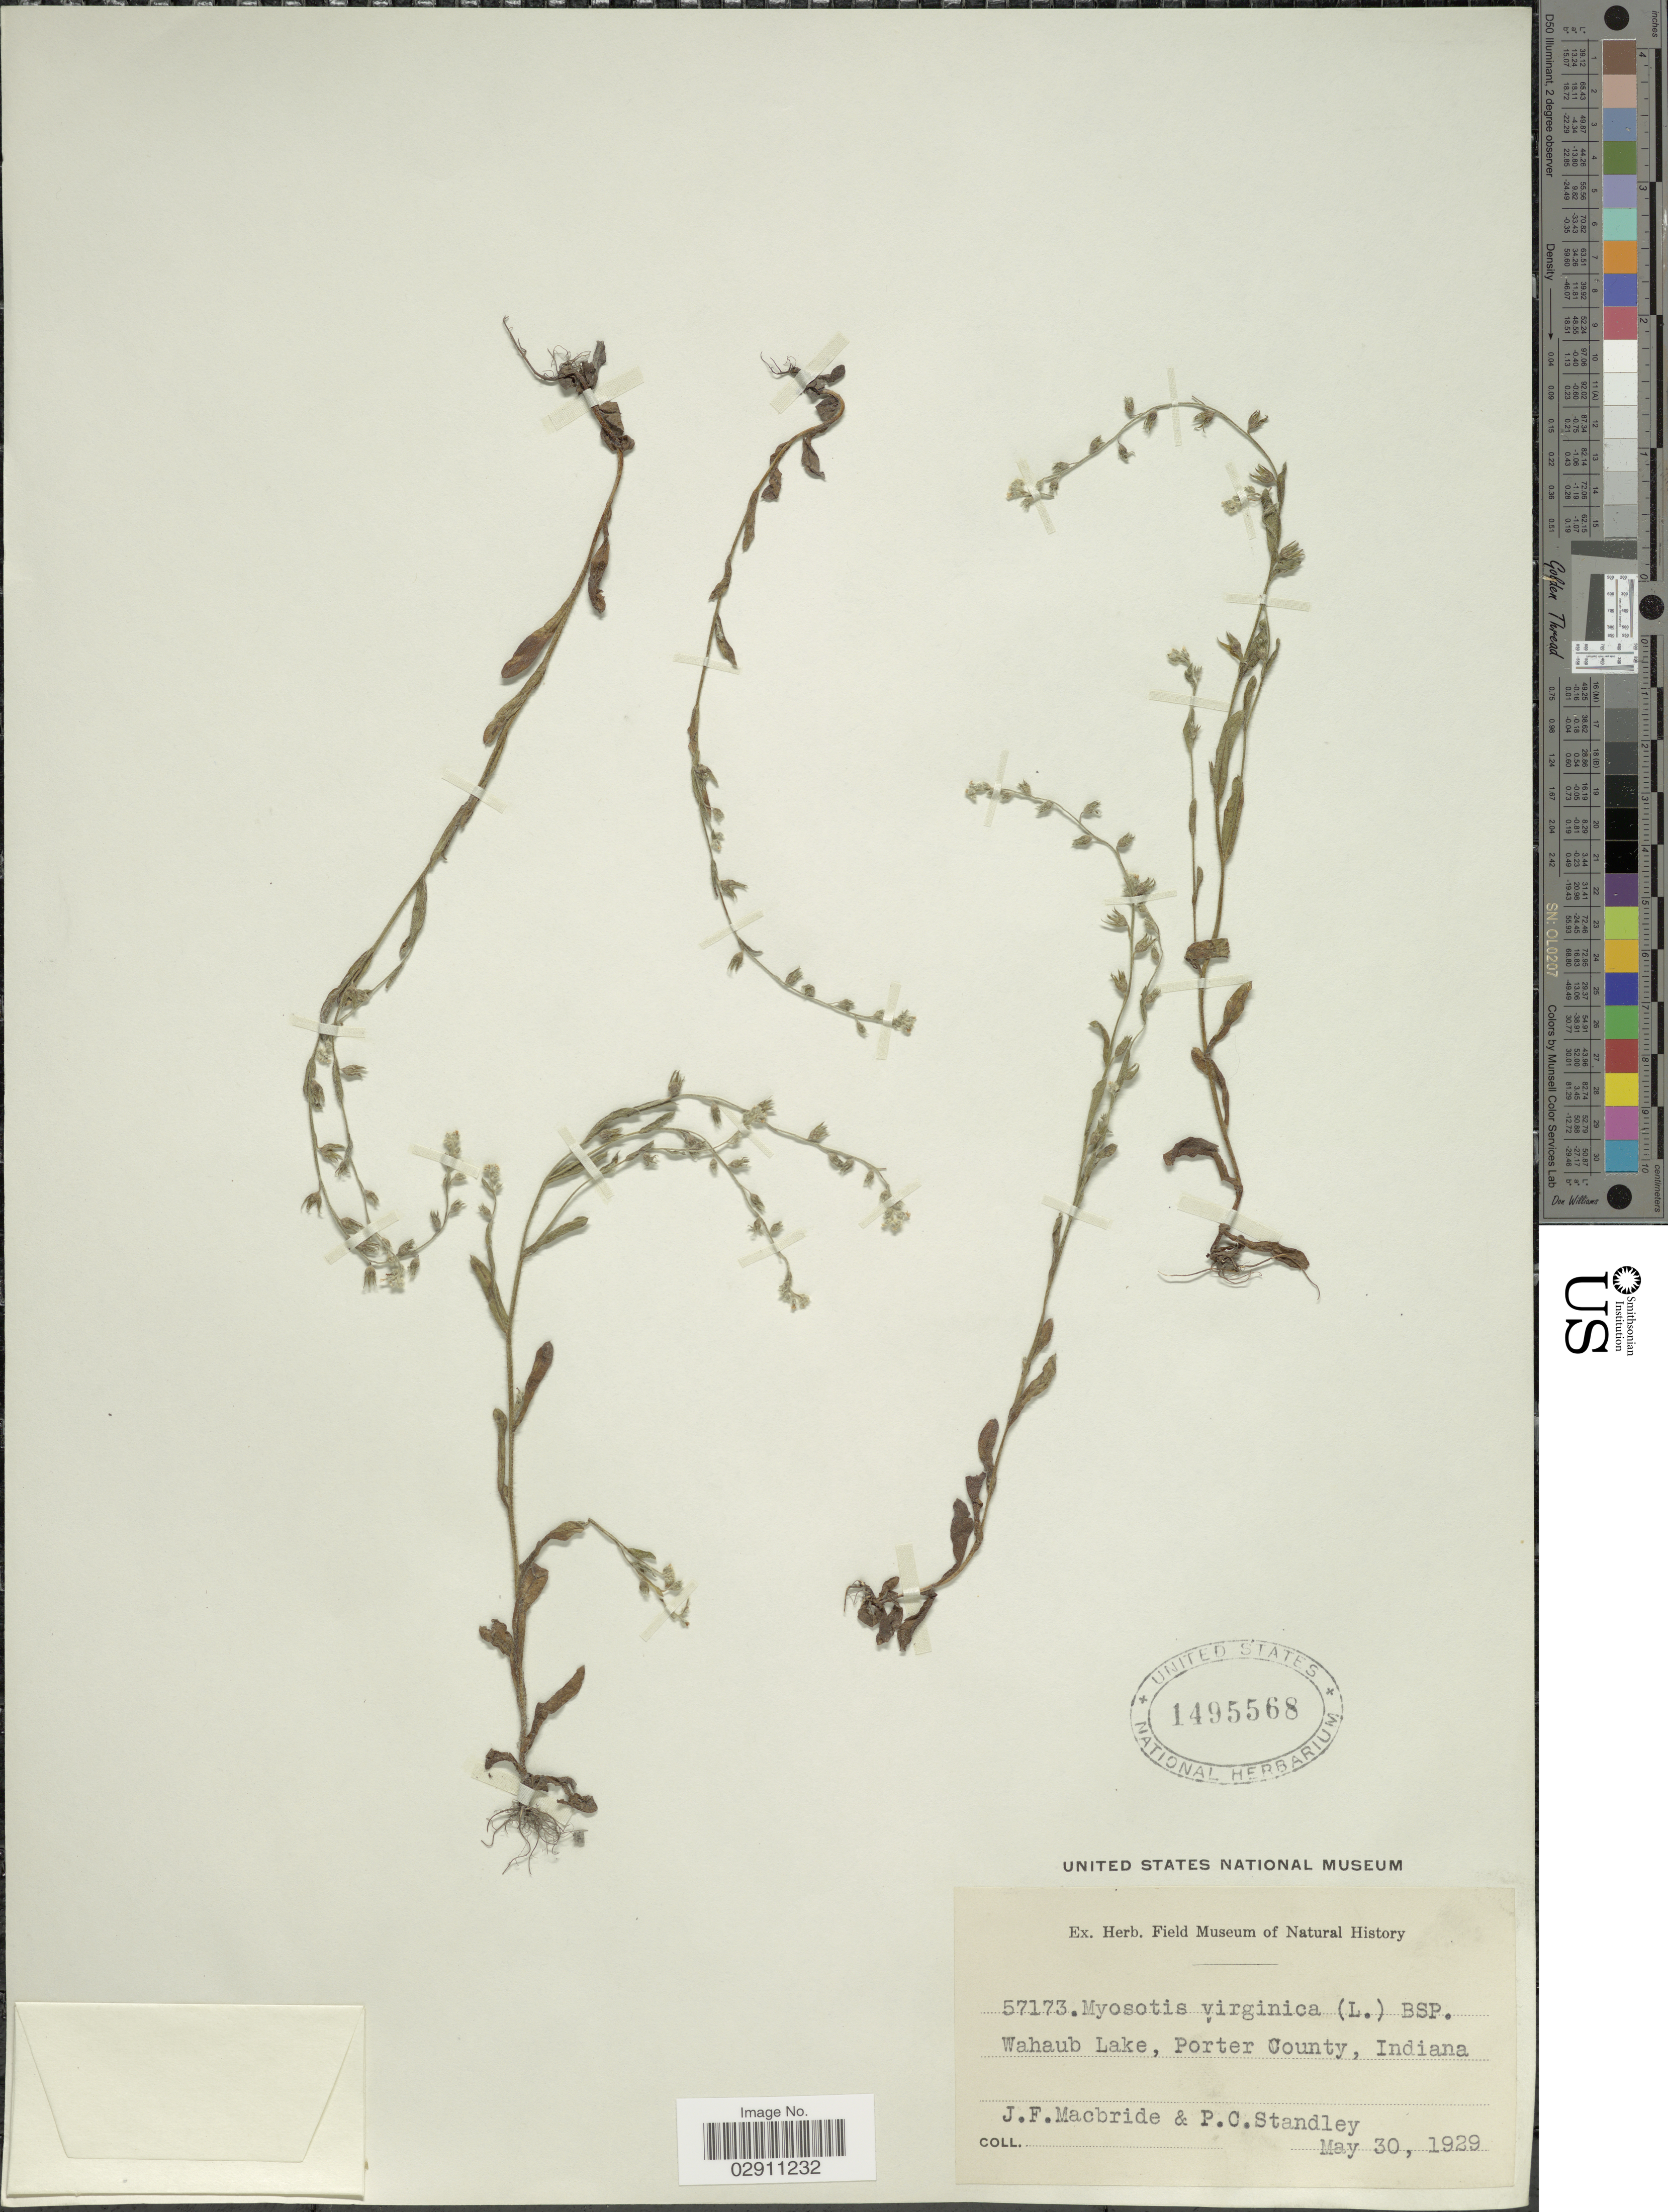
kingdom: Plantae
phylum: Tracheophyta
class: Magnoliopsida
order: Boraginales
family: Boraginaceae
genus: Myosotis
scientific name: Myosotis verna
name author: Nutt.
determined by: Goldman, Doug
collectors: J. F. Macbride & P. C. Standley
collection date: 1929-05-30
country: United States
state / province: Indiana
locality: Wahaub Lake, Porter County.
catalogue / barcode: US 1495568